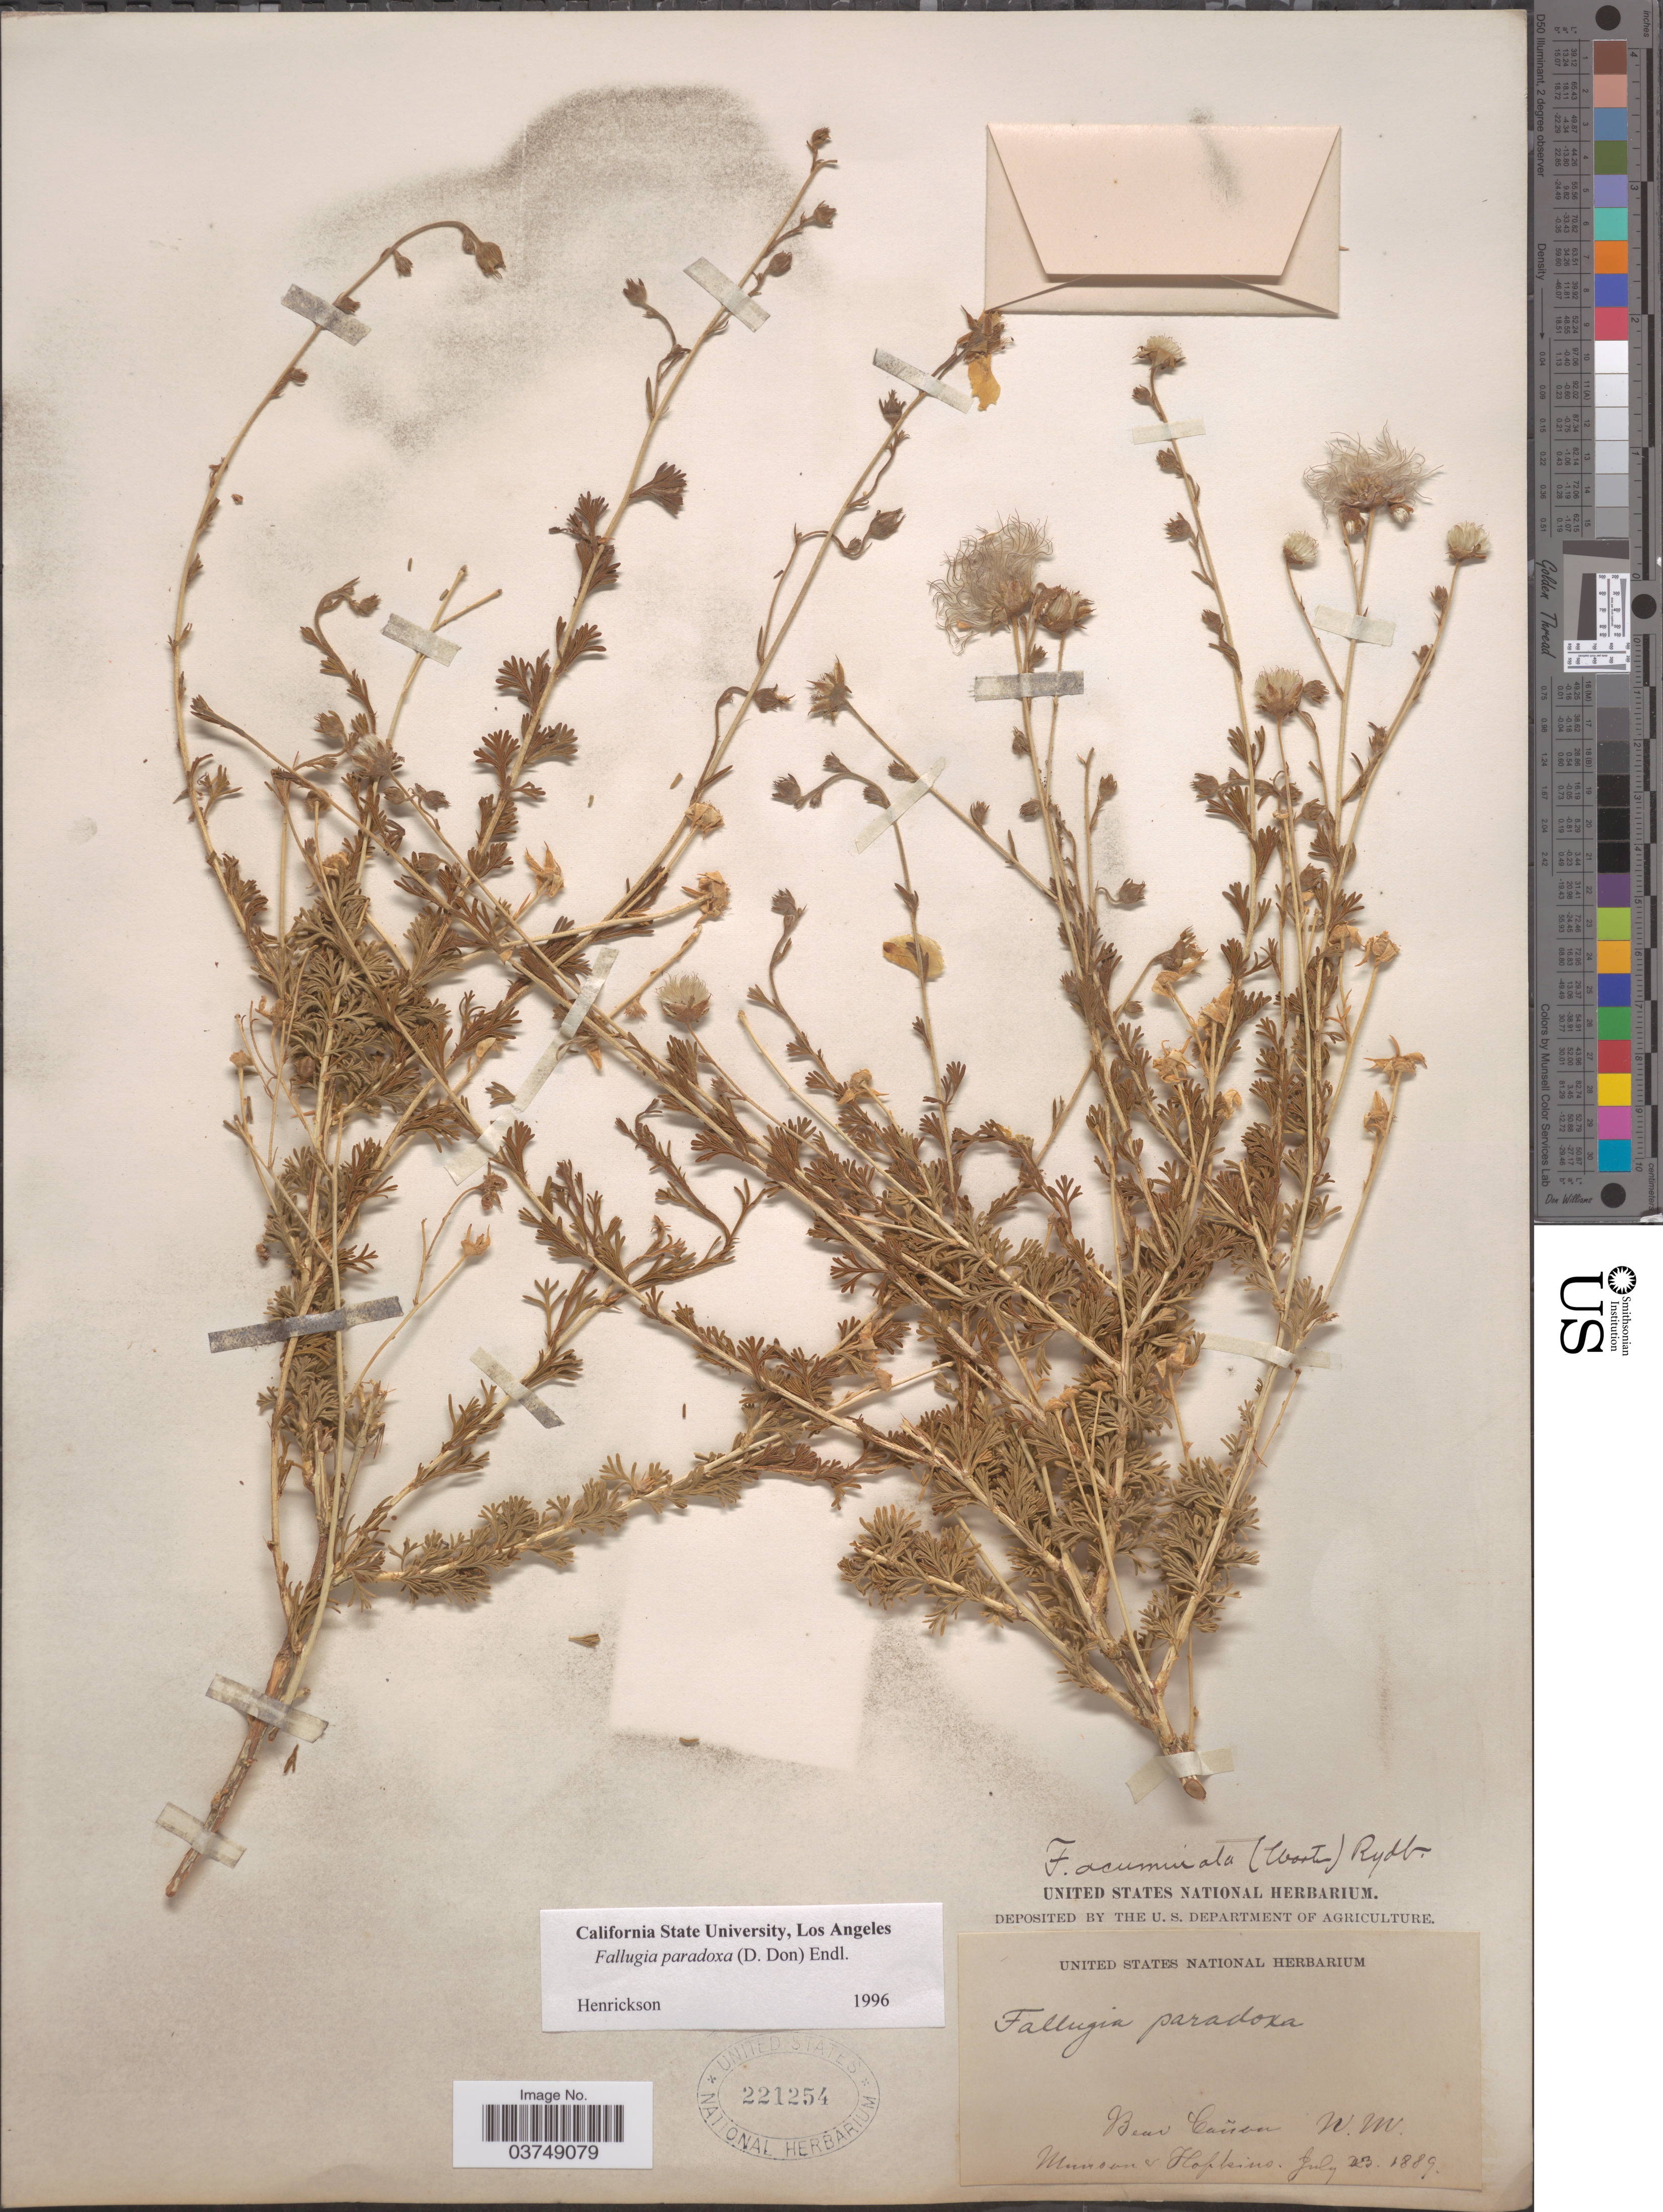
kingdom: Plantae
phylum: Tracheophyta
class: Magnoliopsida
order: Rosales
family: Rosaceae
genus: Fallugia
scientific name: Fallugia paradoxa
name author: (D. Don ex Tilloch & T. Taylor) Endl. ex Torr.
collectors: -. Munson & -. Hopkins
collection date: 1889-07-23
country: United States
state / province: New Mexico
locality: Bear Cañon.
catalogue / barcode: US 221254